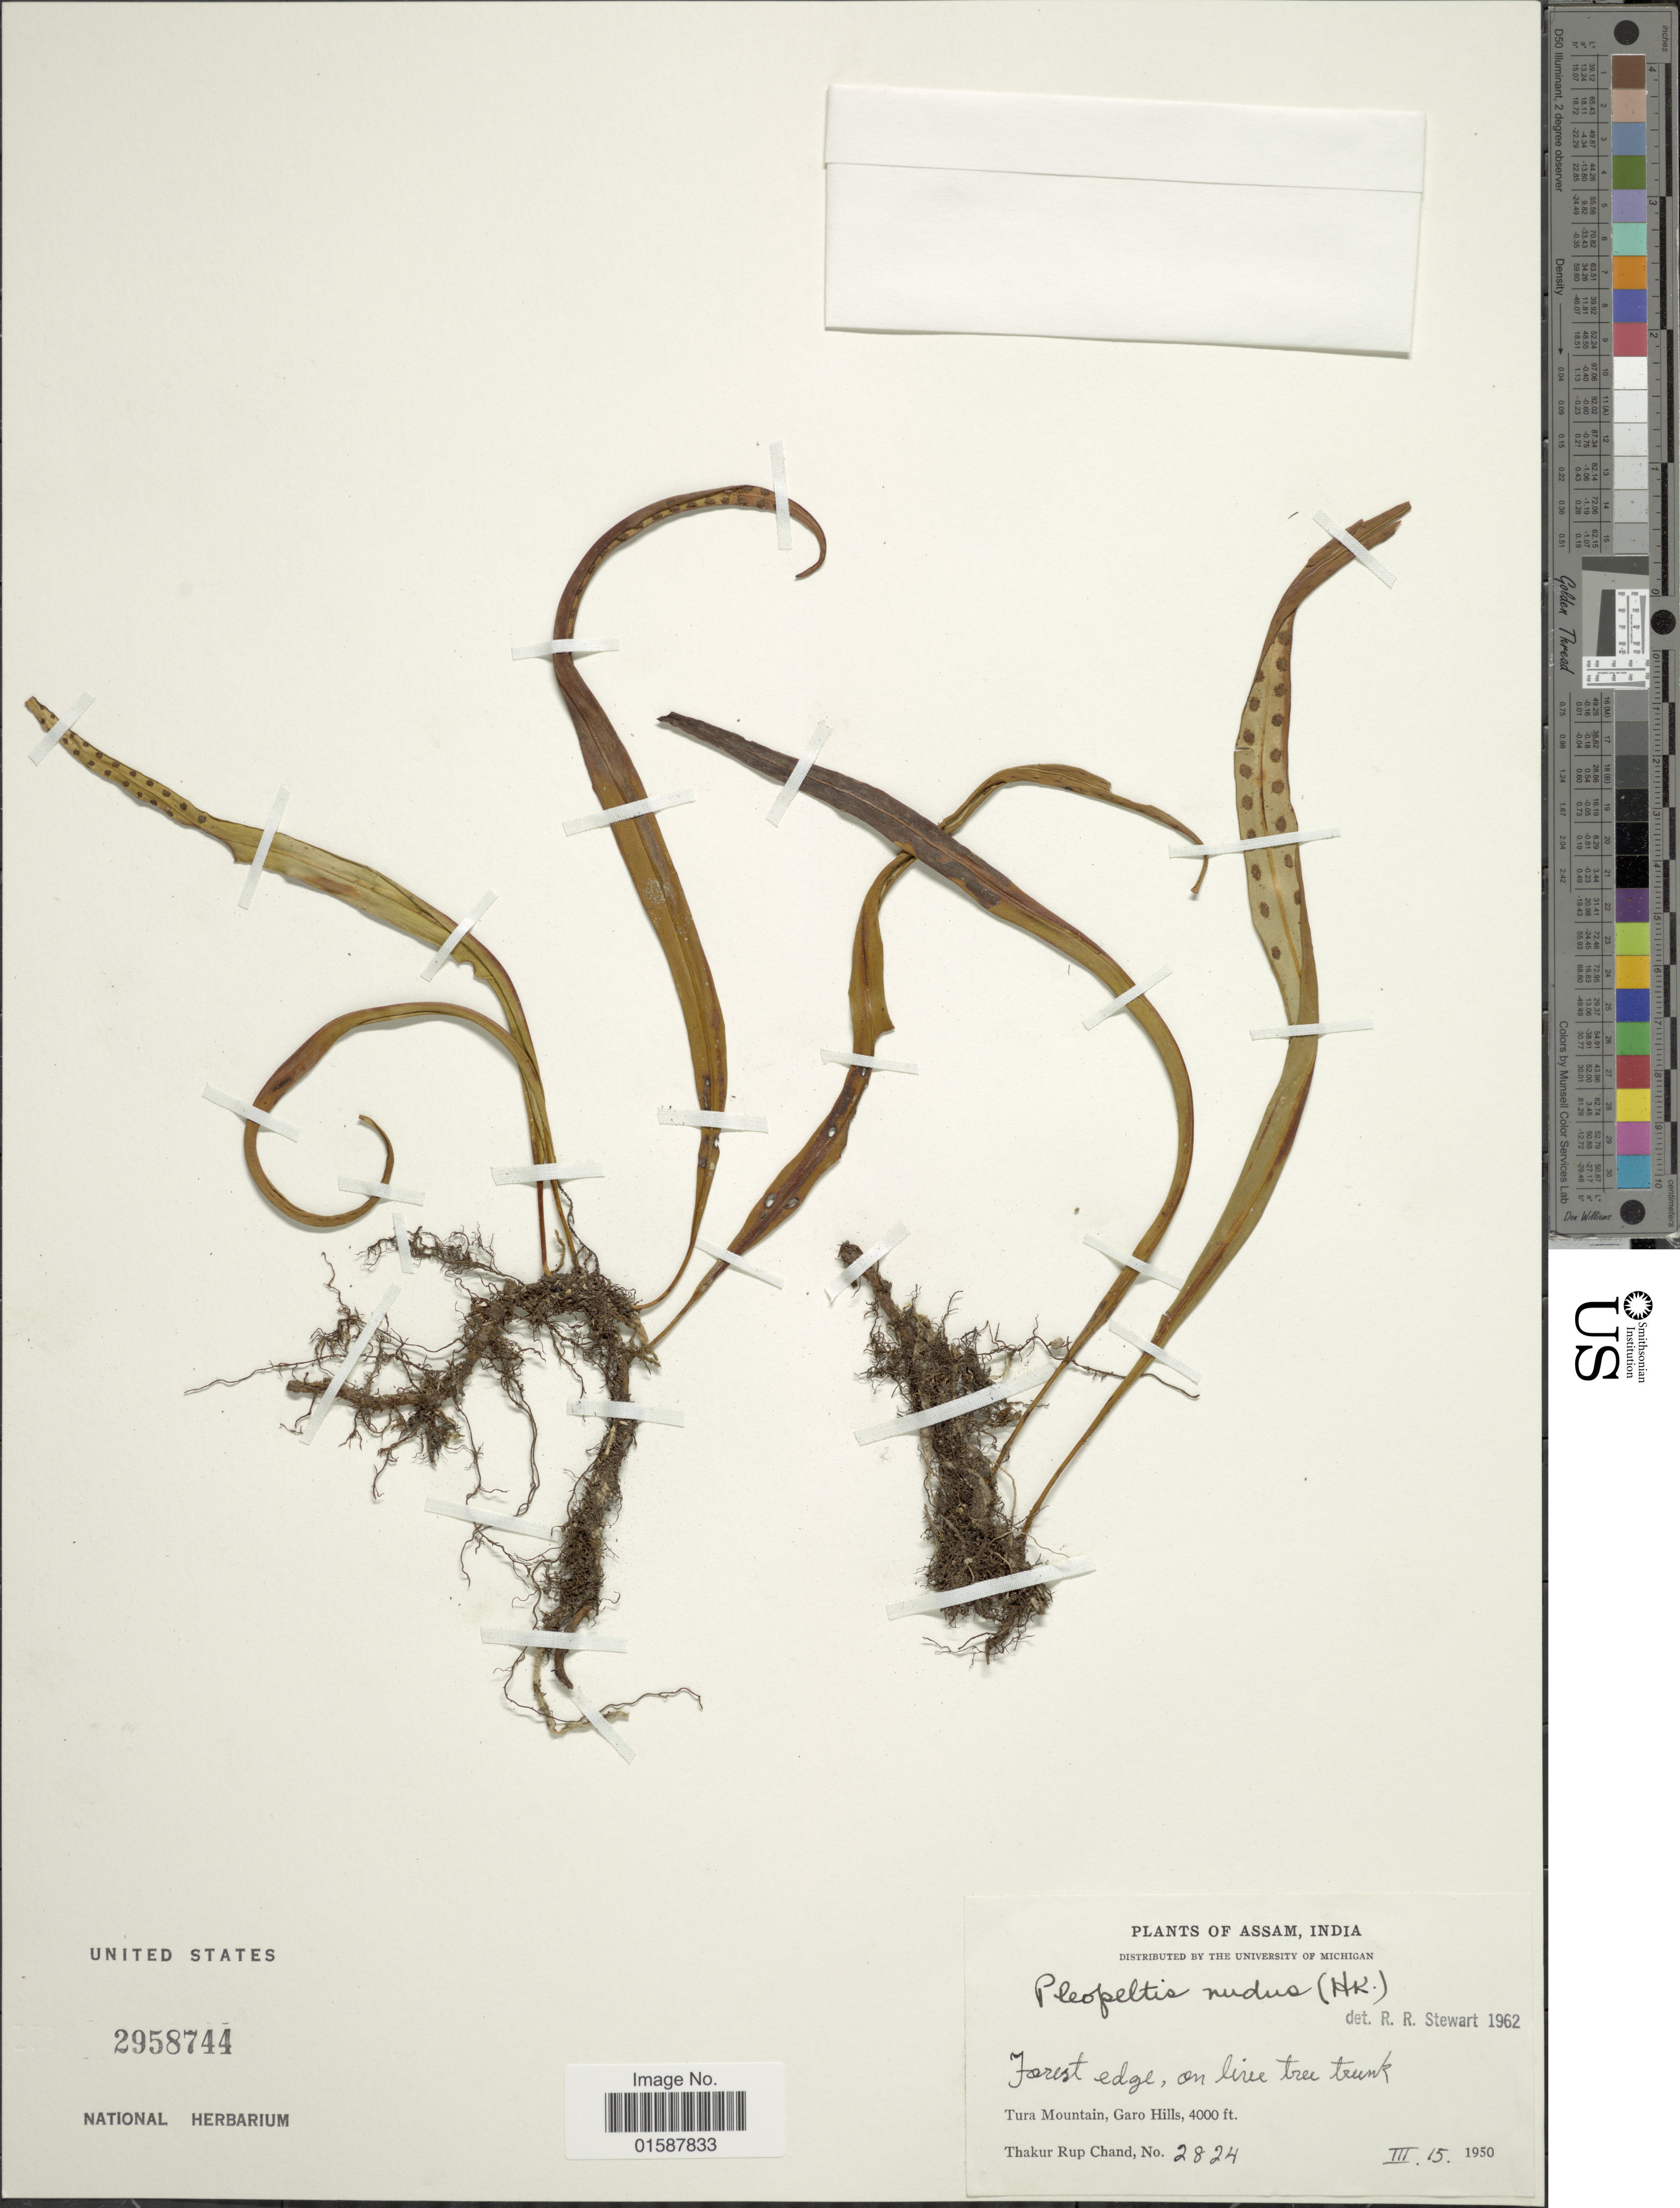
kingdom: Plantae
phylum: Tracheophyta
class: Polypodiopsida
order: Polypodiales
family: Polypodiaceae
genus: Lepisorus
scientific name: Lepisorus nuduisculum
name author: (Kunze)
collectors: T. R. Chand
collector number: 2824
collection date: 1950-03-15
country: India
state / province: Meghalaya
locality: Tura Mountain, Garo Hills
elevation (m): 1219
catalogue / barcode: US 2958744